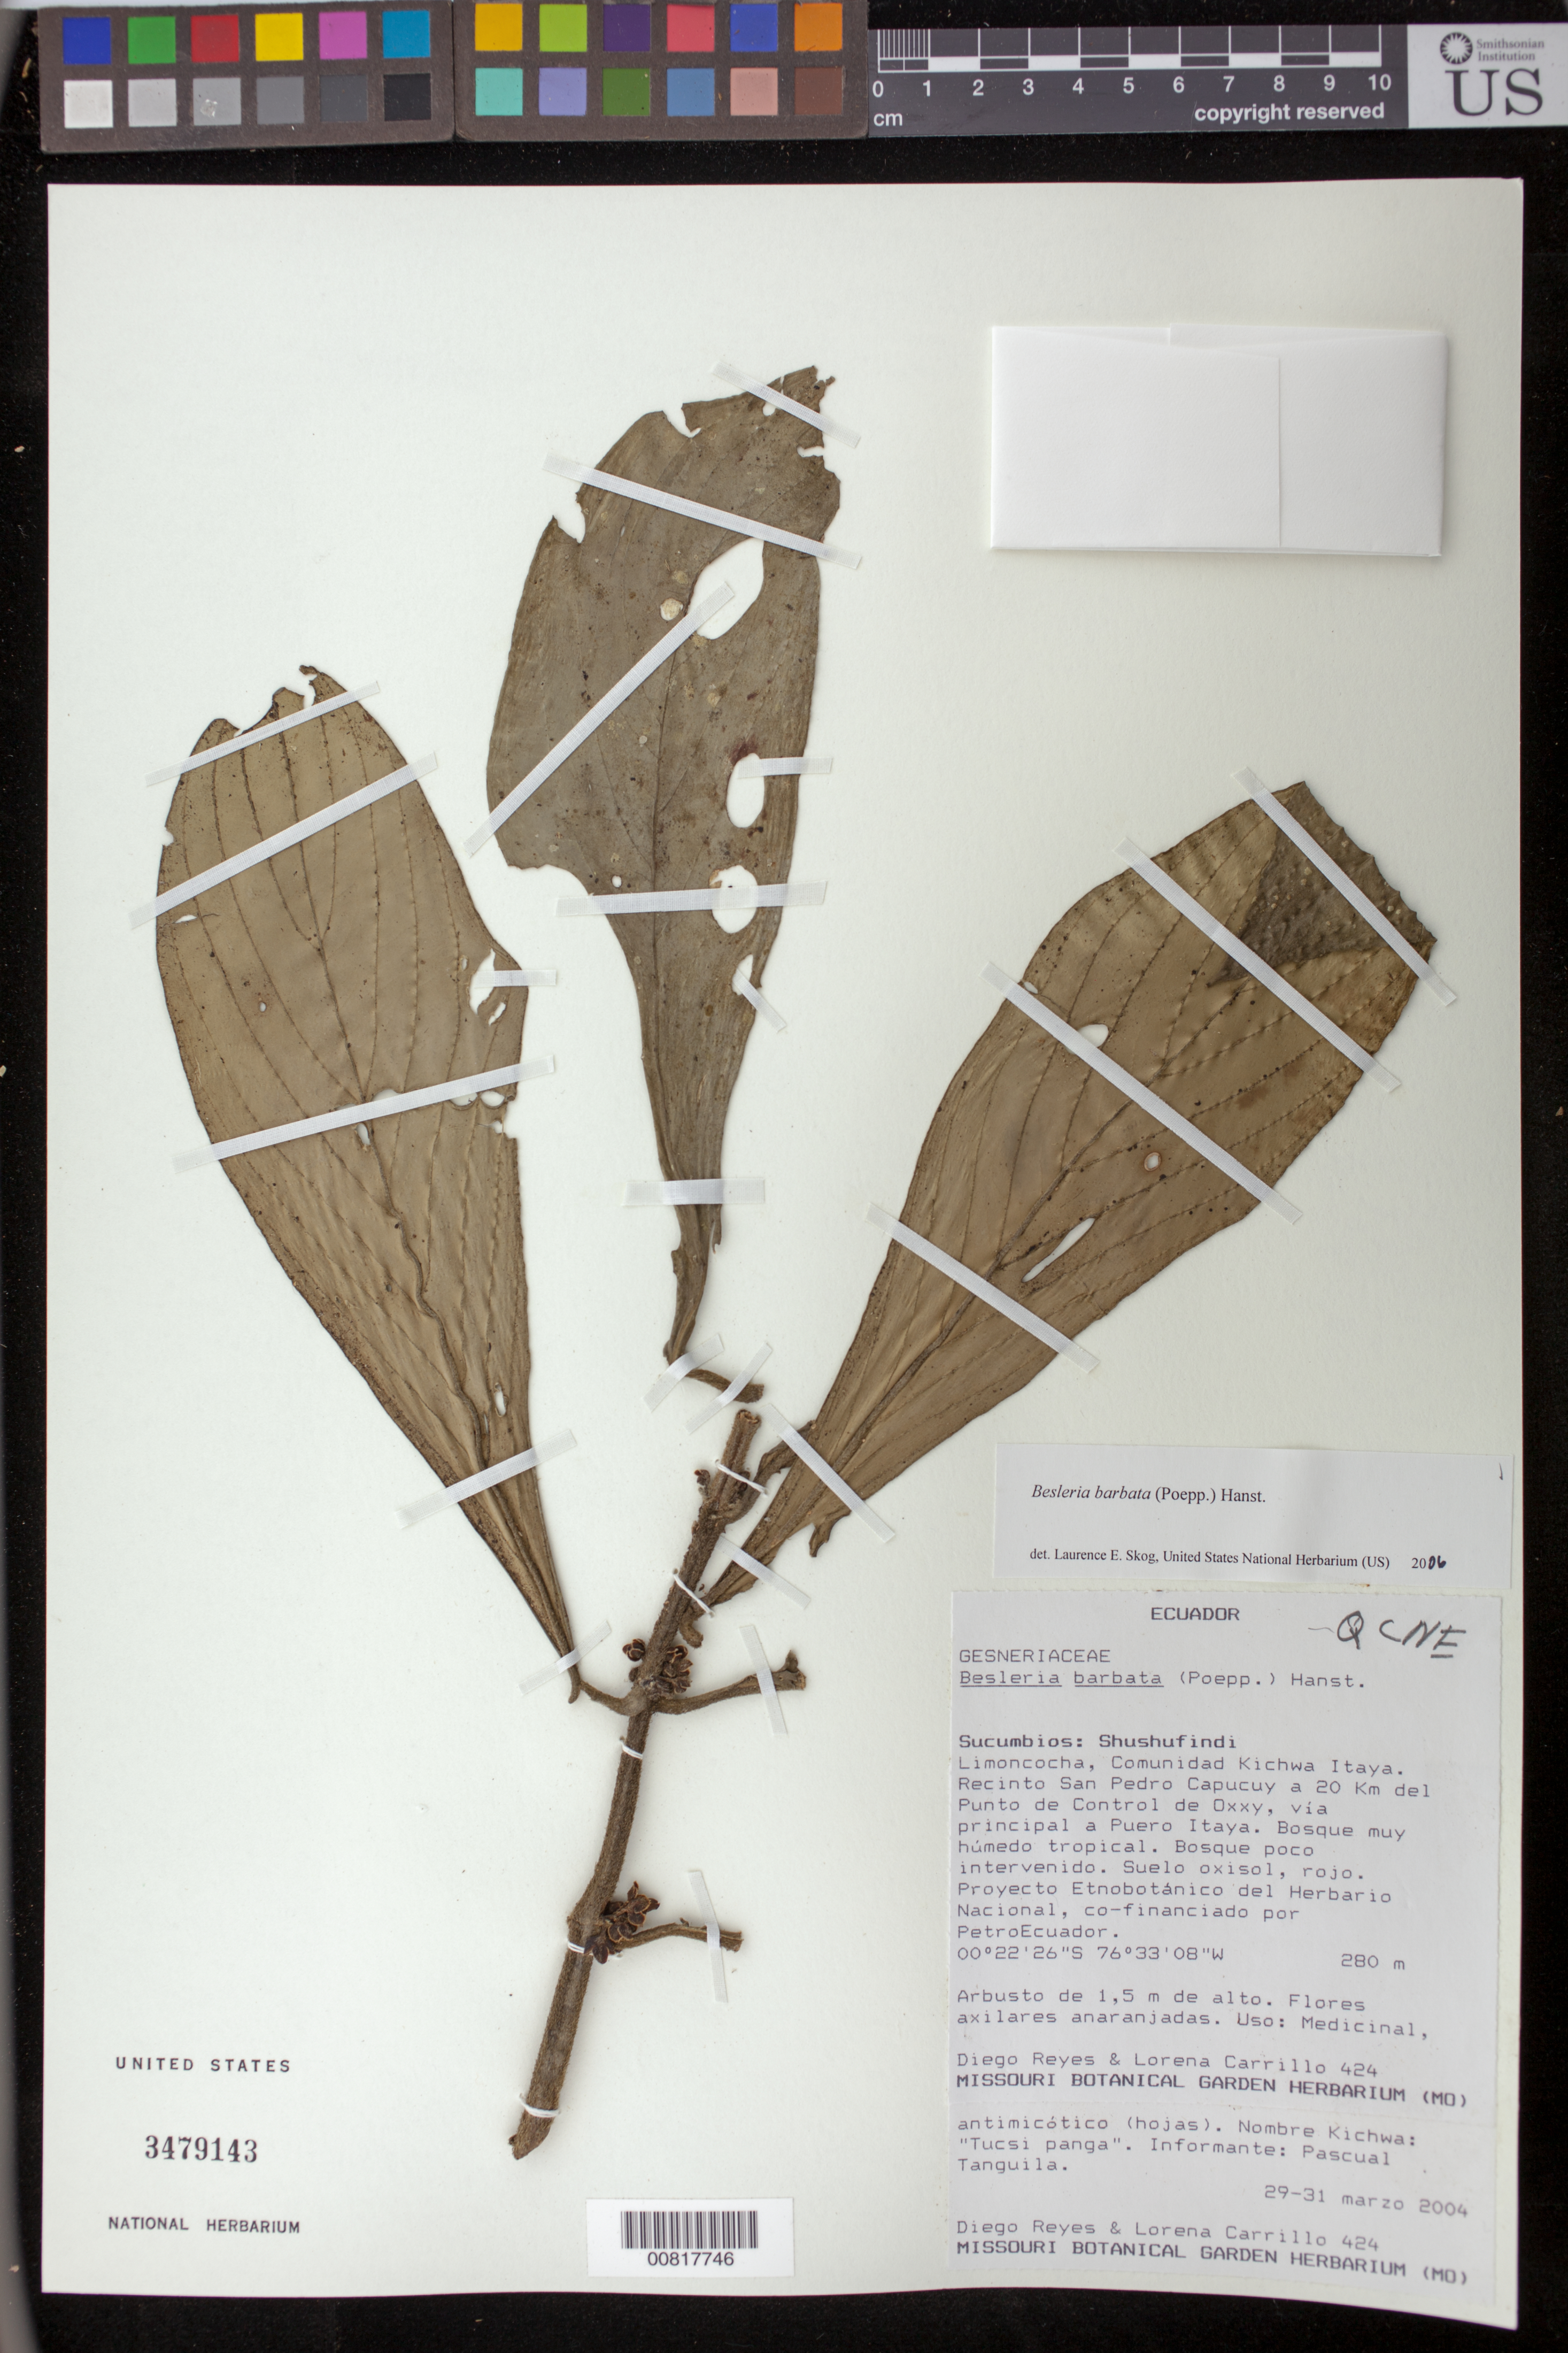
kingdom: Plantae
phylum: Tracheophyta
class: Magnoliopsida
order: Lamiales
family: Gesneriaceae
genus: Besleria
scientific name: Besleria barbata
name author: (Poepp.) Hanst.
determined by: Skog, Laurence E.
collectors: D. Reyes & L. Carrillo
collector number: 424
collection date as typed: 29-31 Mar 2004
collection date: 2004-03-29/2004-03-31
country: Ecuador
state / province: Sucumbíos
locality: Sucumbios: Shushufindi. Limoncocha, Comunidad Kichwa Itaya. Recinto San Pedro Capucuy a 20 km del Punto de Control de Oxxy, via Principal a Puero Itaya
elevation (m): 280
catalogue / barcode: US 3479143